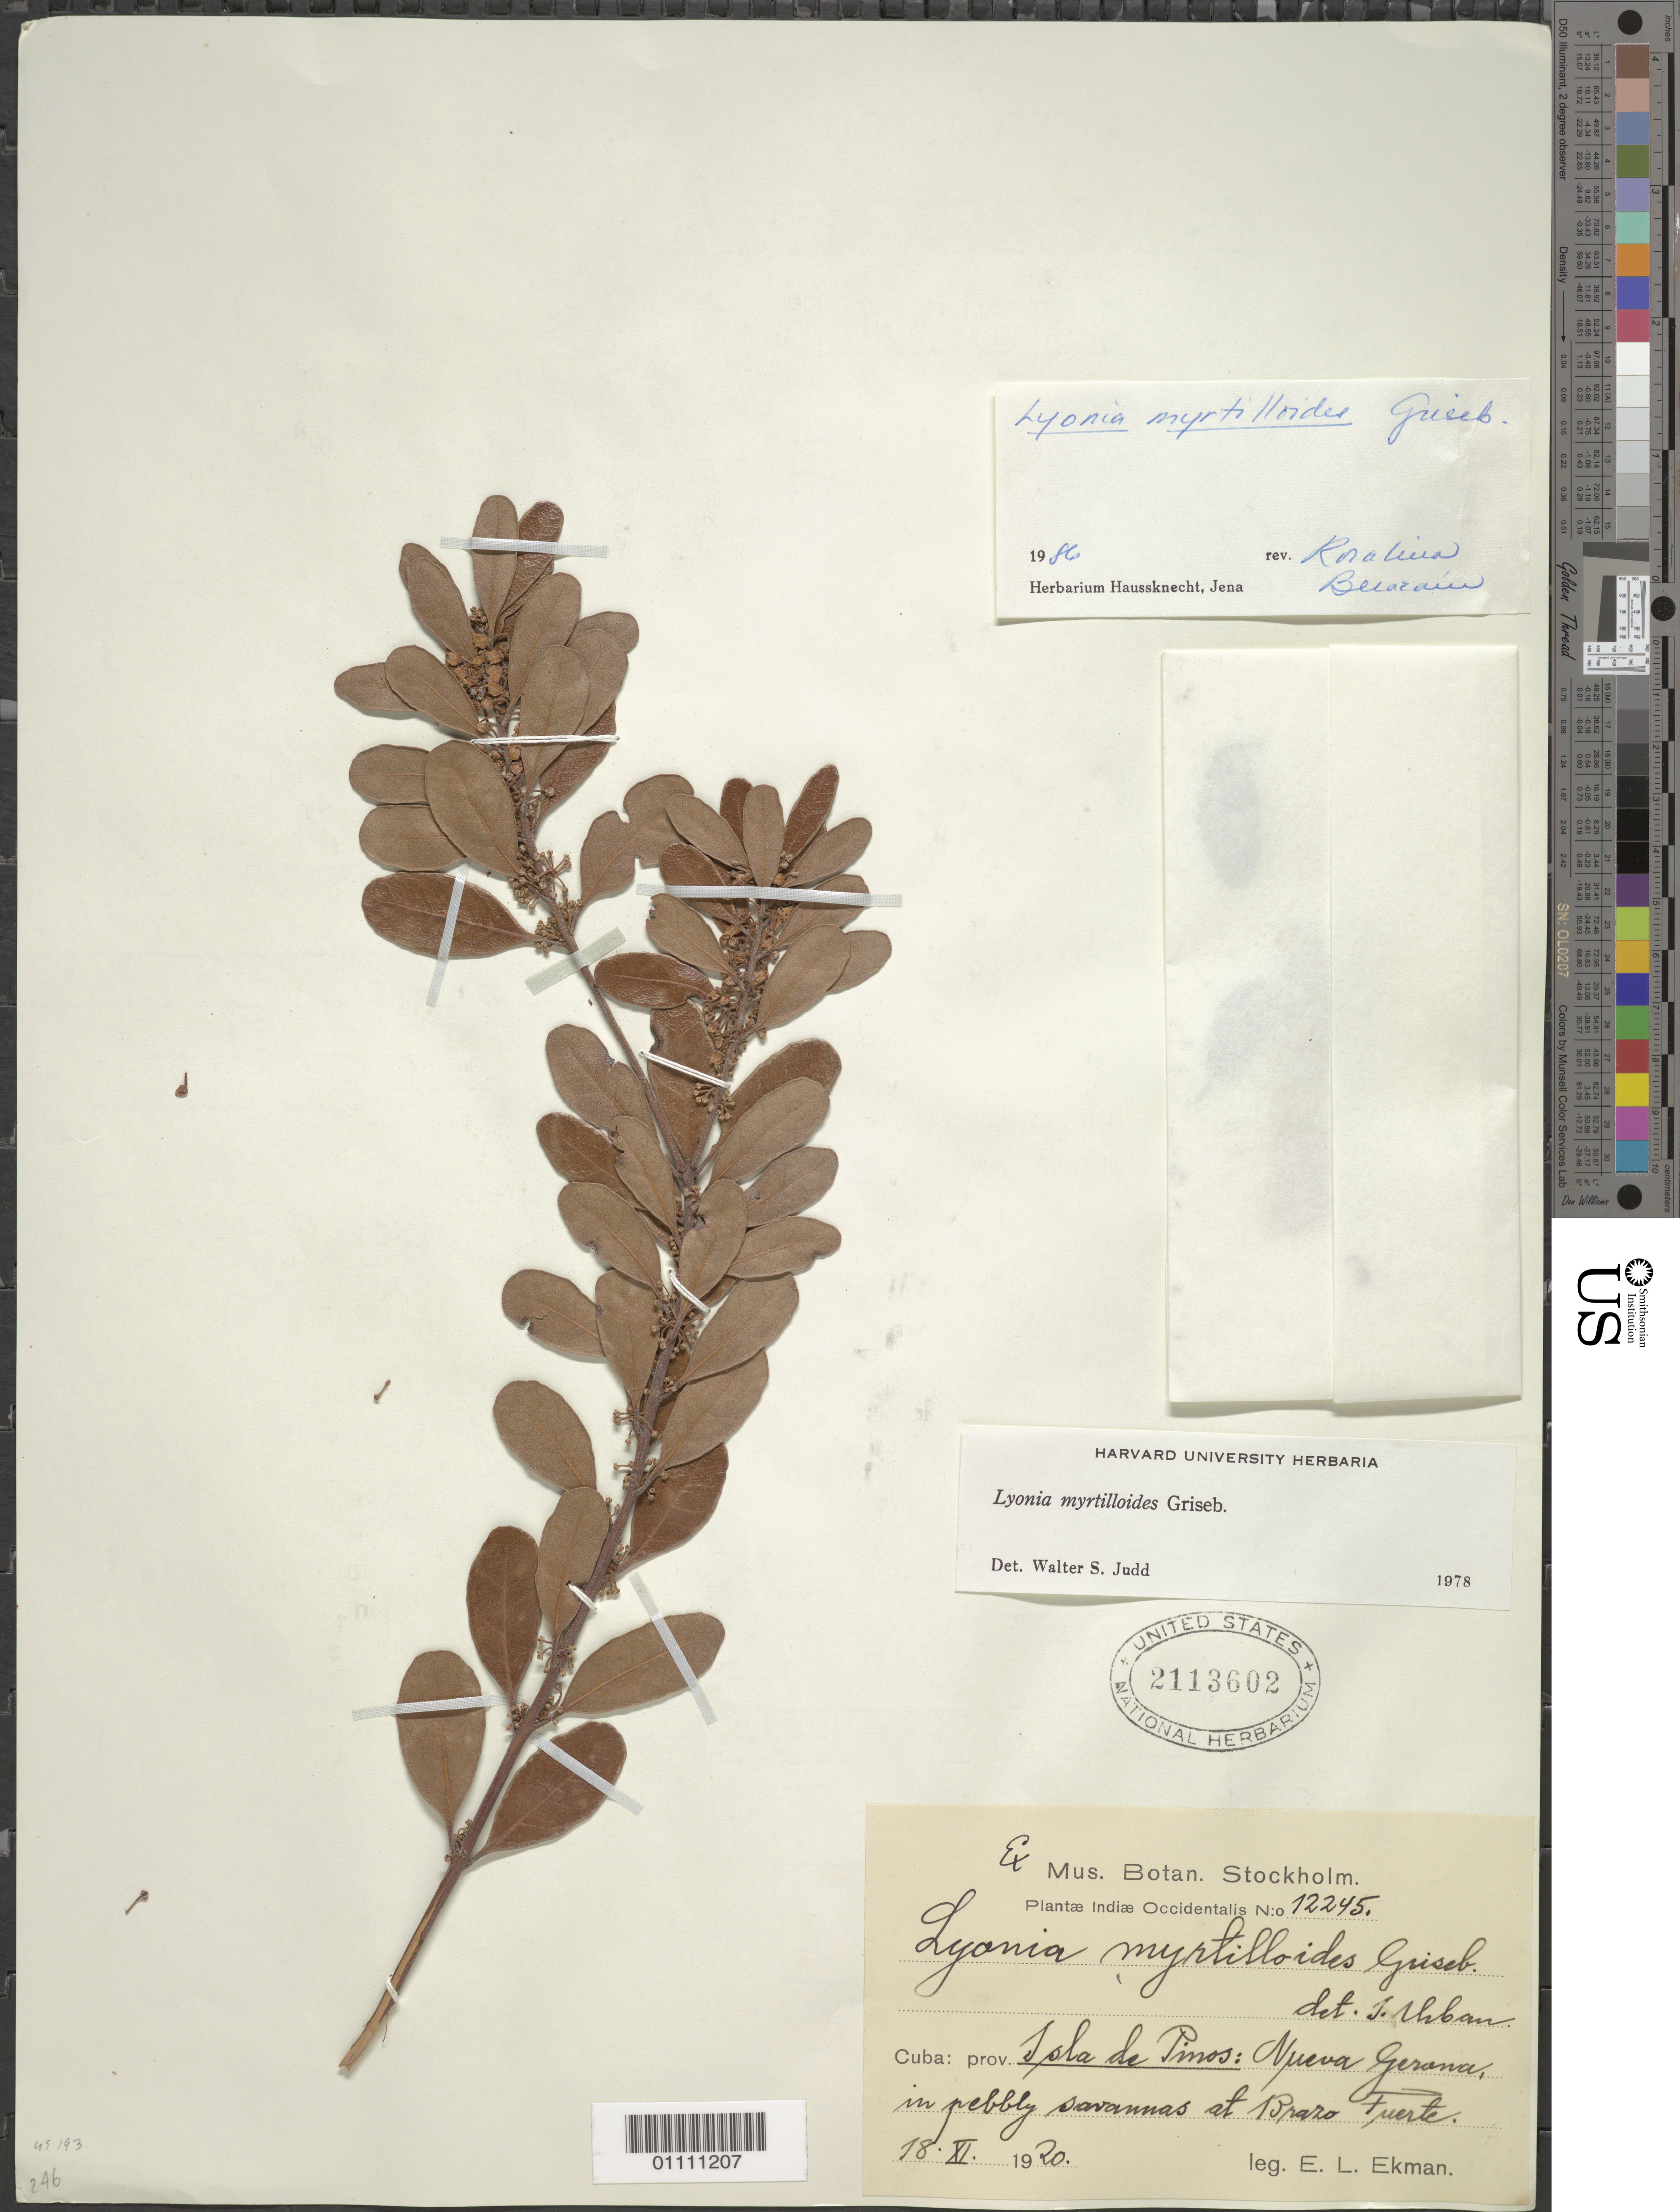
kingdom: Plantae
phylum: Tracheophyta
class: Magnoliopsida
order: Ericales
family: Ericaceae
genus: Lyonia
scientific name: Lyonia myrtilloides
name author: Griseb.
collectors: E. L. Ekman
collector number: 12245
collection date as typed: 18 Nov 1920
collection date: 1920-11-18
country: Cuba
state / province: Isla de La Juventud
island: Isla de la Juventud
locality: Nueva Gerona in pebbly savannas at Braro Fuerte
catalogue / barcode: US 2113602